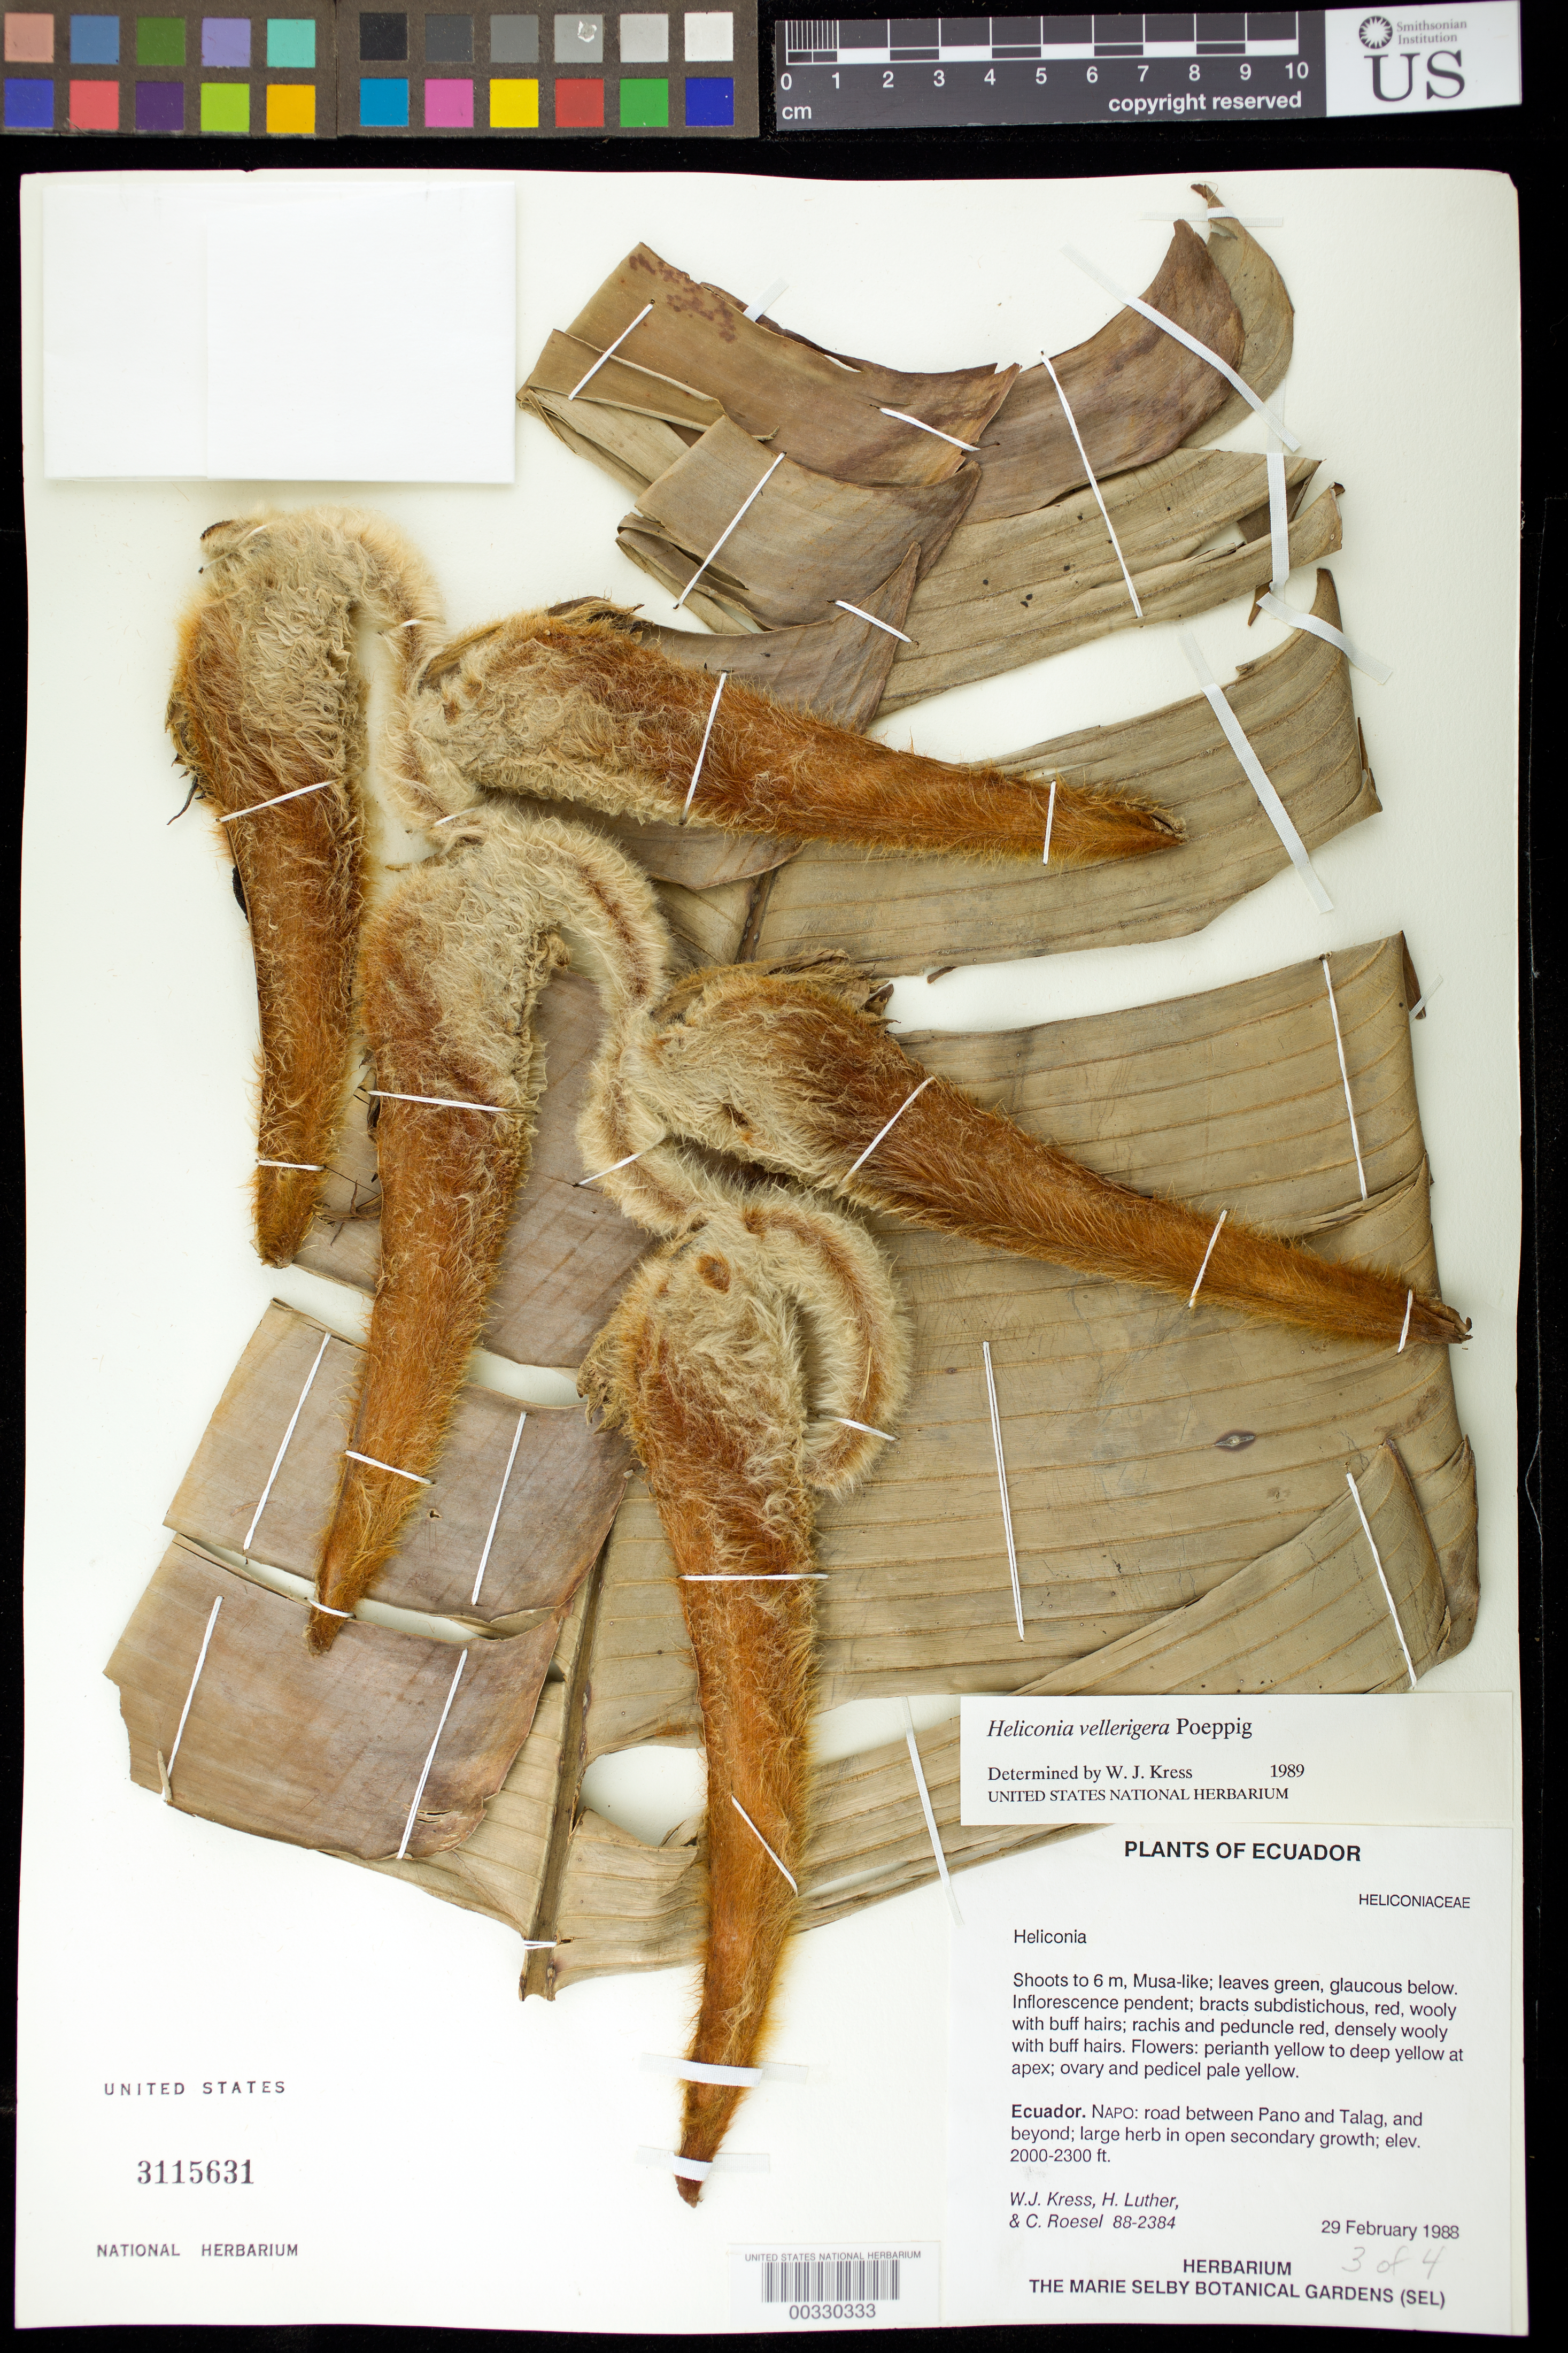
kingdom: Plantae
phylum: Tracheophyta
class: Liliopsida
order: Zingiberales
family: Heliconiaceae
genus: Heliconia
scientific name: Heliconia vellerigera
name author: Poepp.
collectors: W. J. Kress, Harry E. Luther & C. S. Roesel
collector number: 88-2384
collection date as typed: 29 Feb 1988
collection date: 1988-02-29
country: Ecuador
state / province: Napo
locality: Road between pano and talag, and beyond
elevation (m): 610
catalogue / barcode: US 3115631